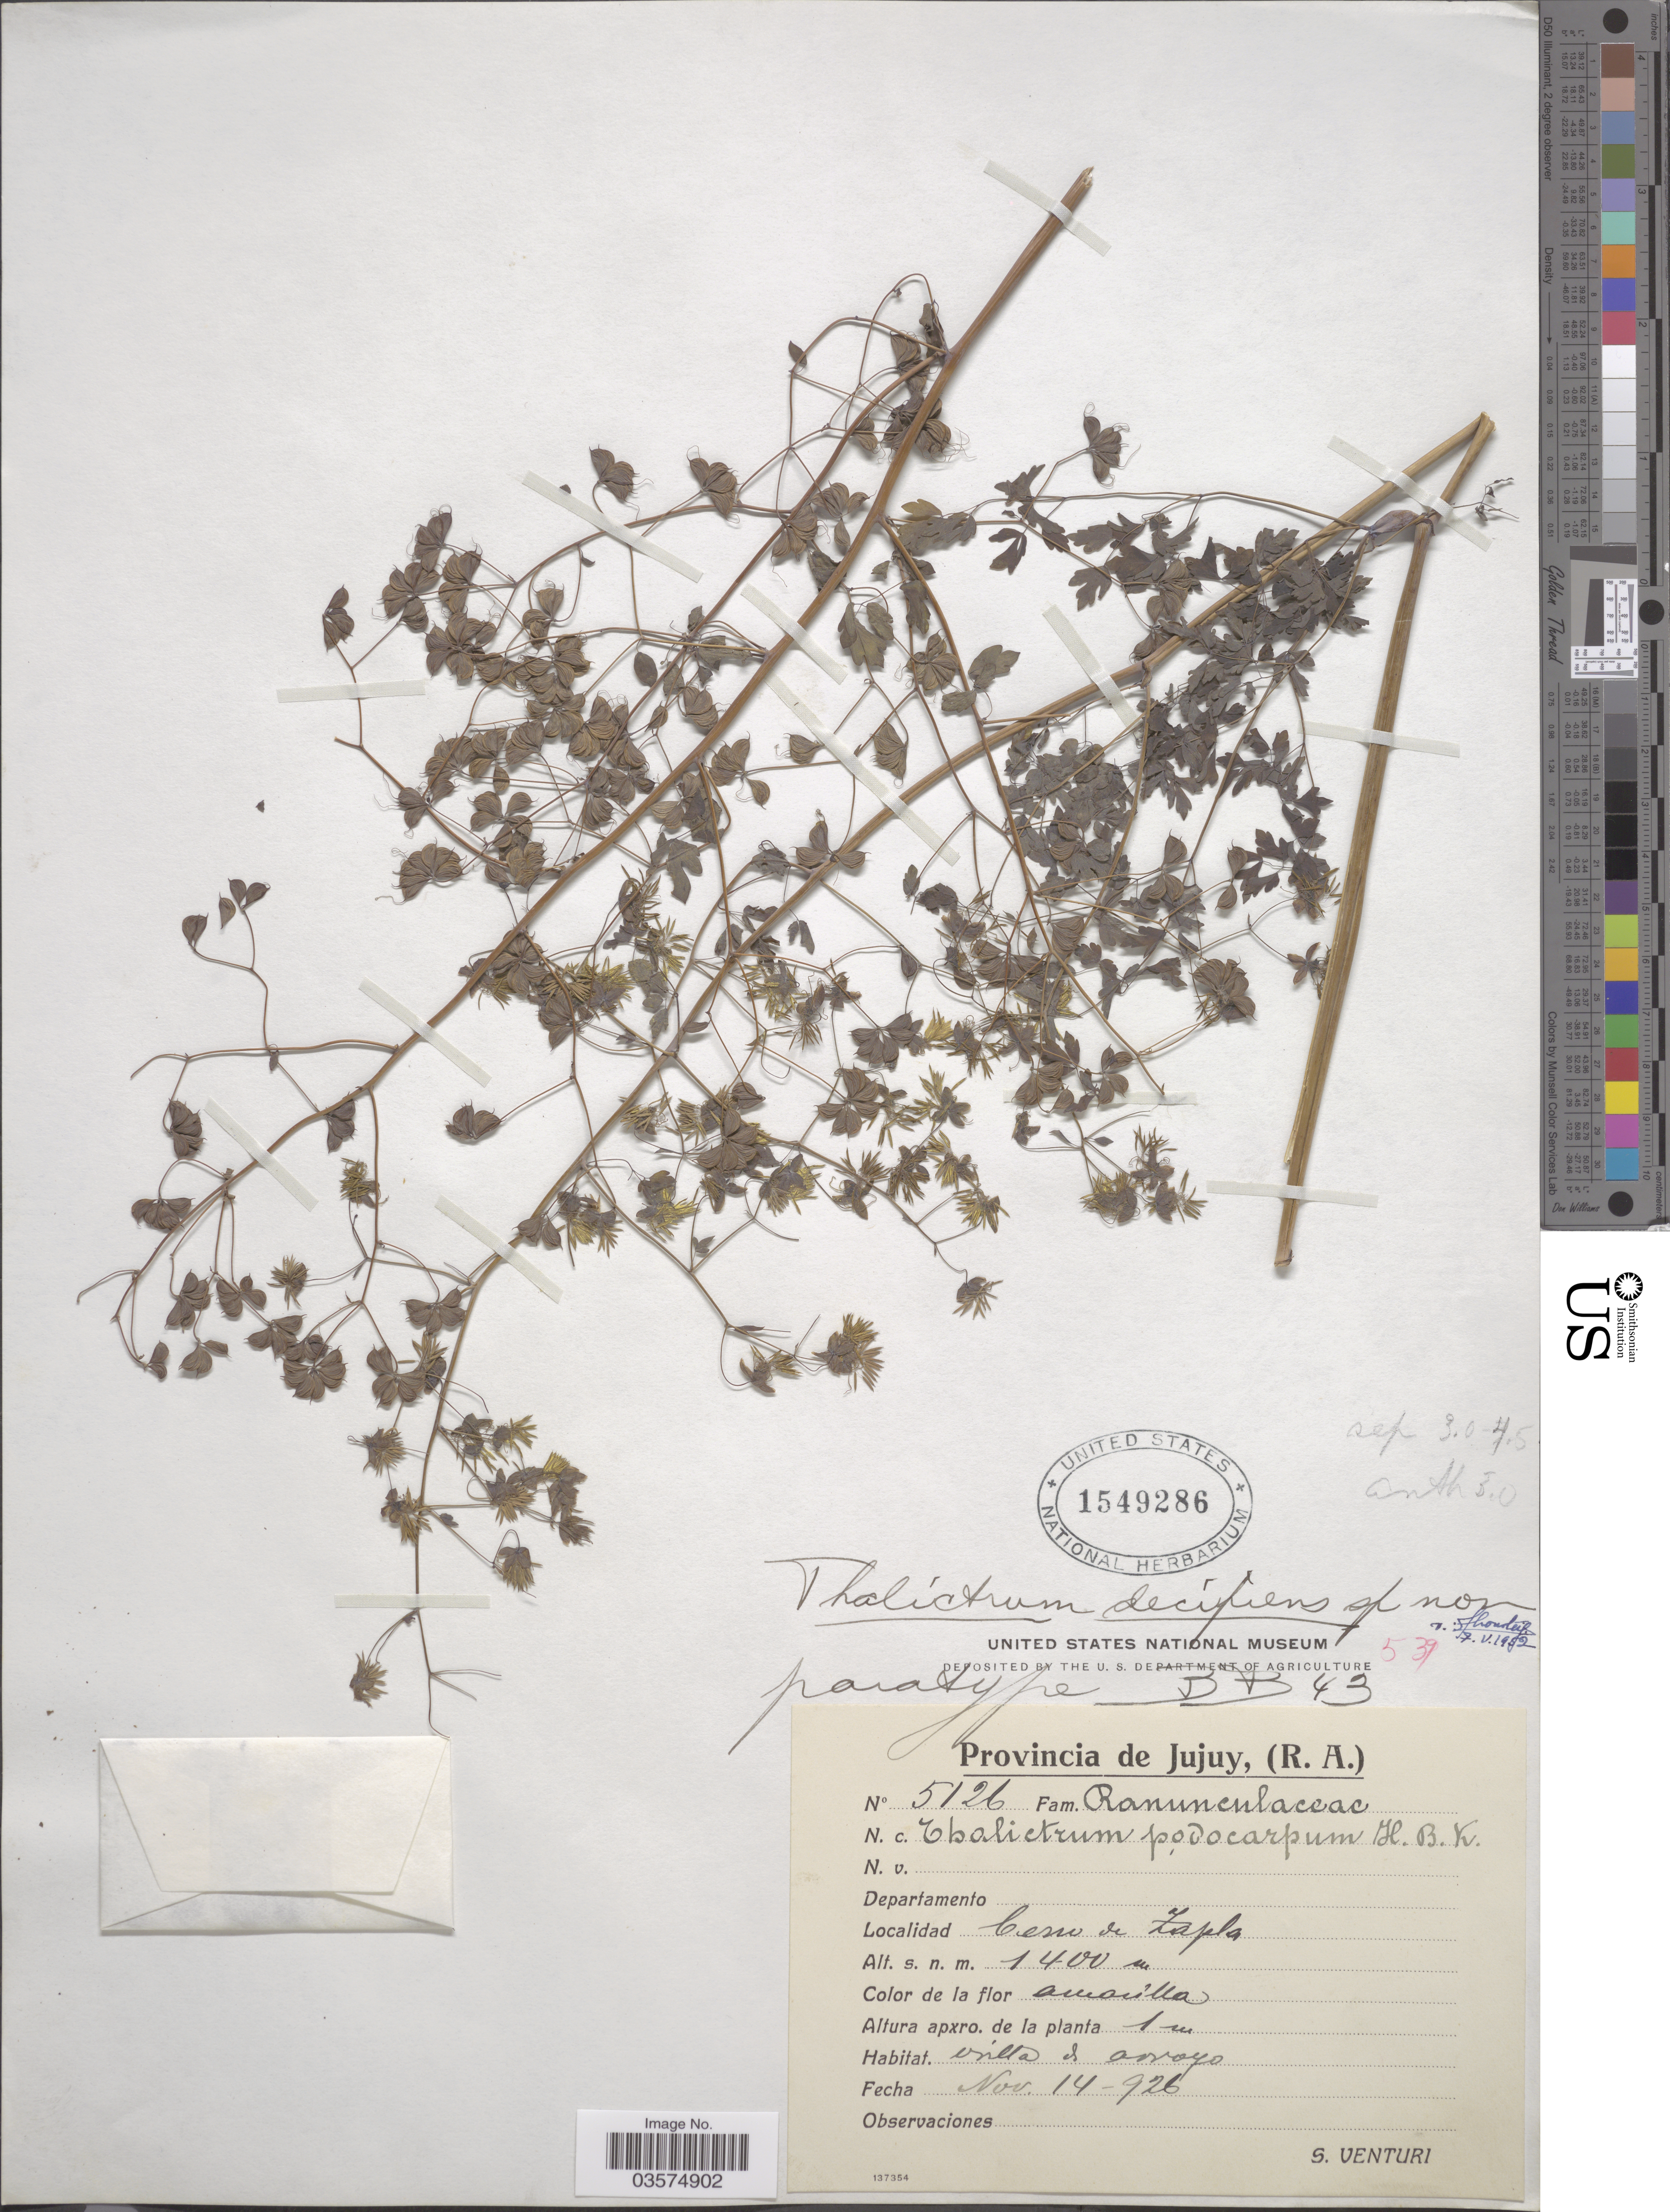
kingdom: Plantae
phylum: Tracheophyta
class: Magnoliopsida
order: Ranunculales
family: Ranunculaceae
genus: Thalictrum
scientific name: Thalictrum decipiens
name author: B. Boivin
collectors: S. Venturi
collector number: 5126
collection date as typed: Transcribed d/m/y: 14/11/926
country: Argentina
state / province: Jujuy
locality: Cerro de Ƶapla.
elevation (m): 1400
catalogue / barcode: US 1549286